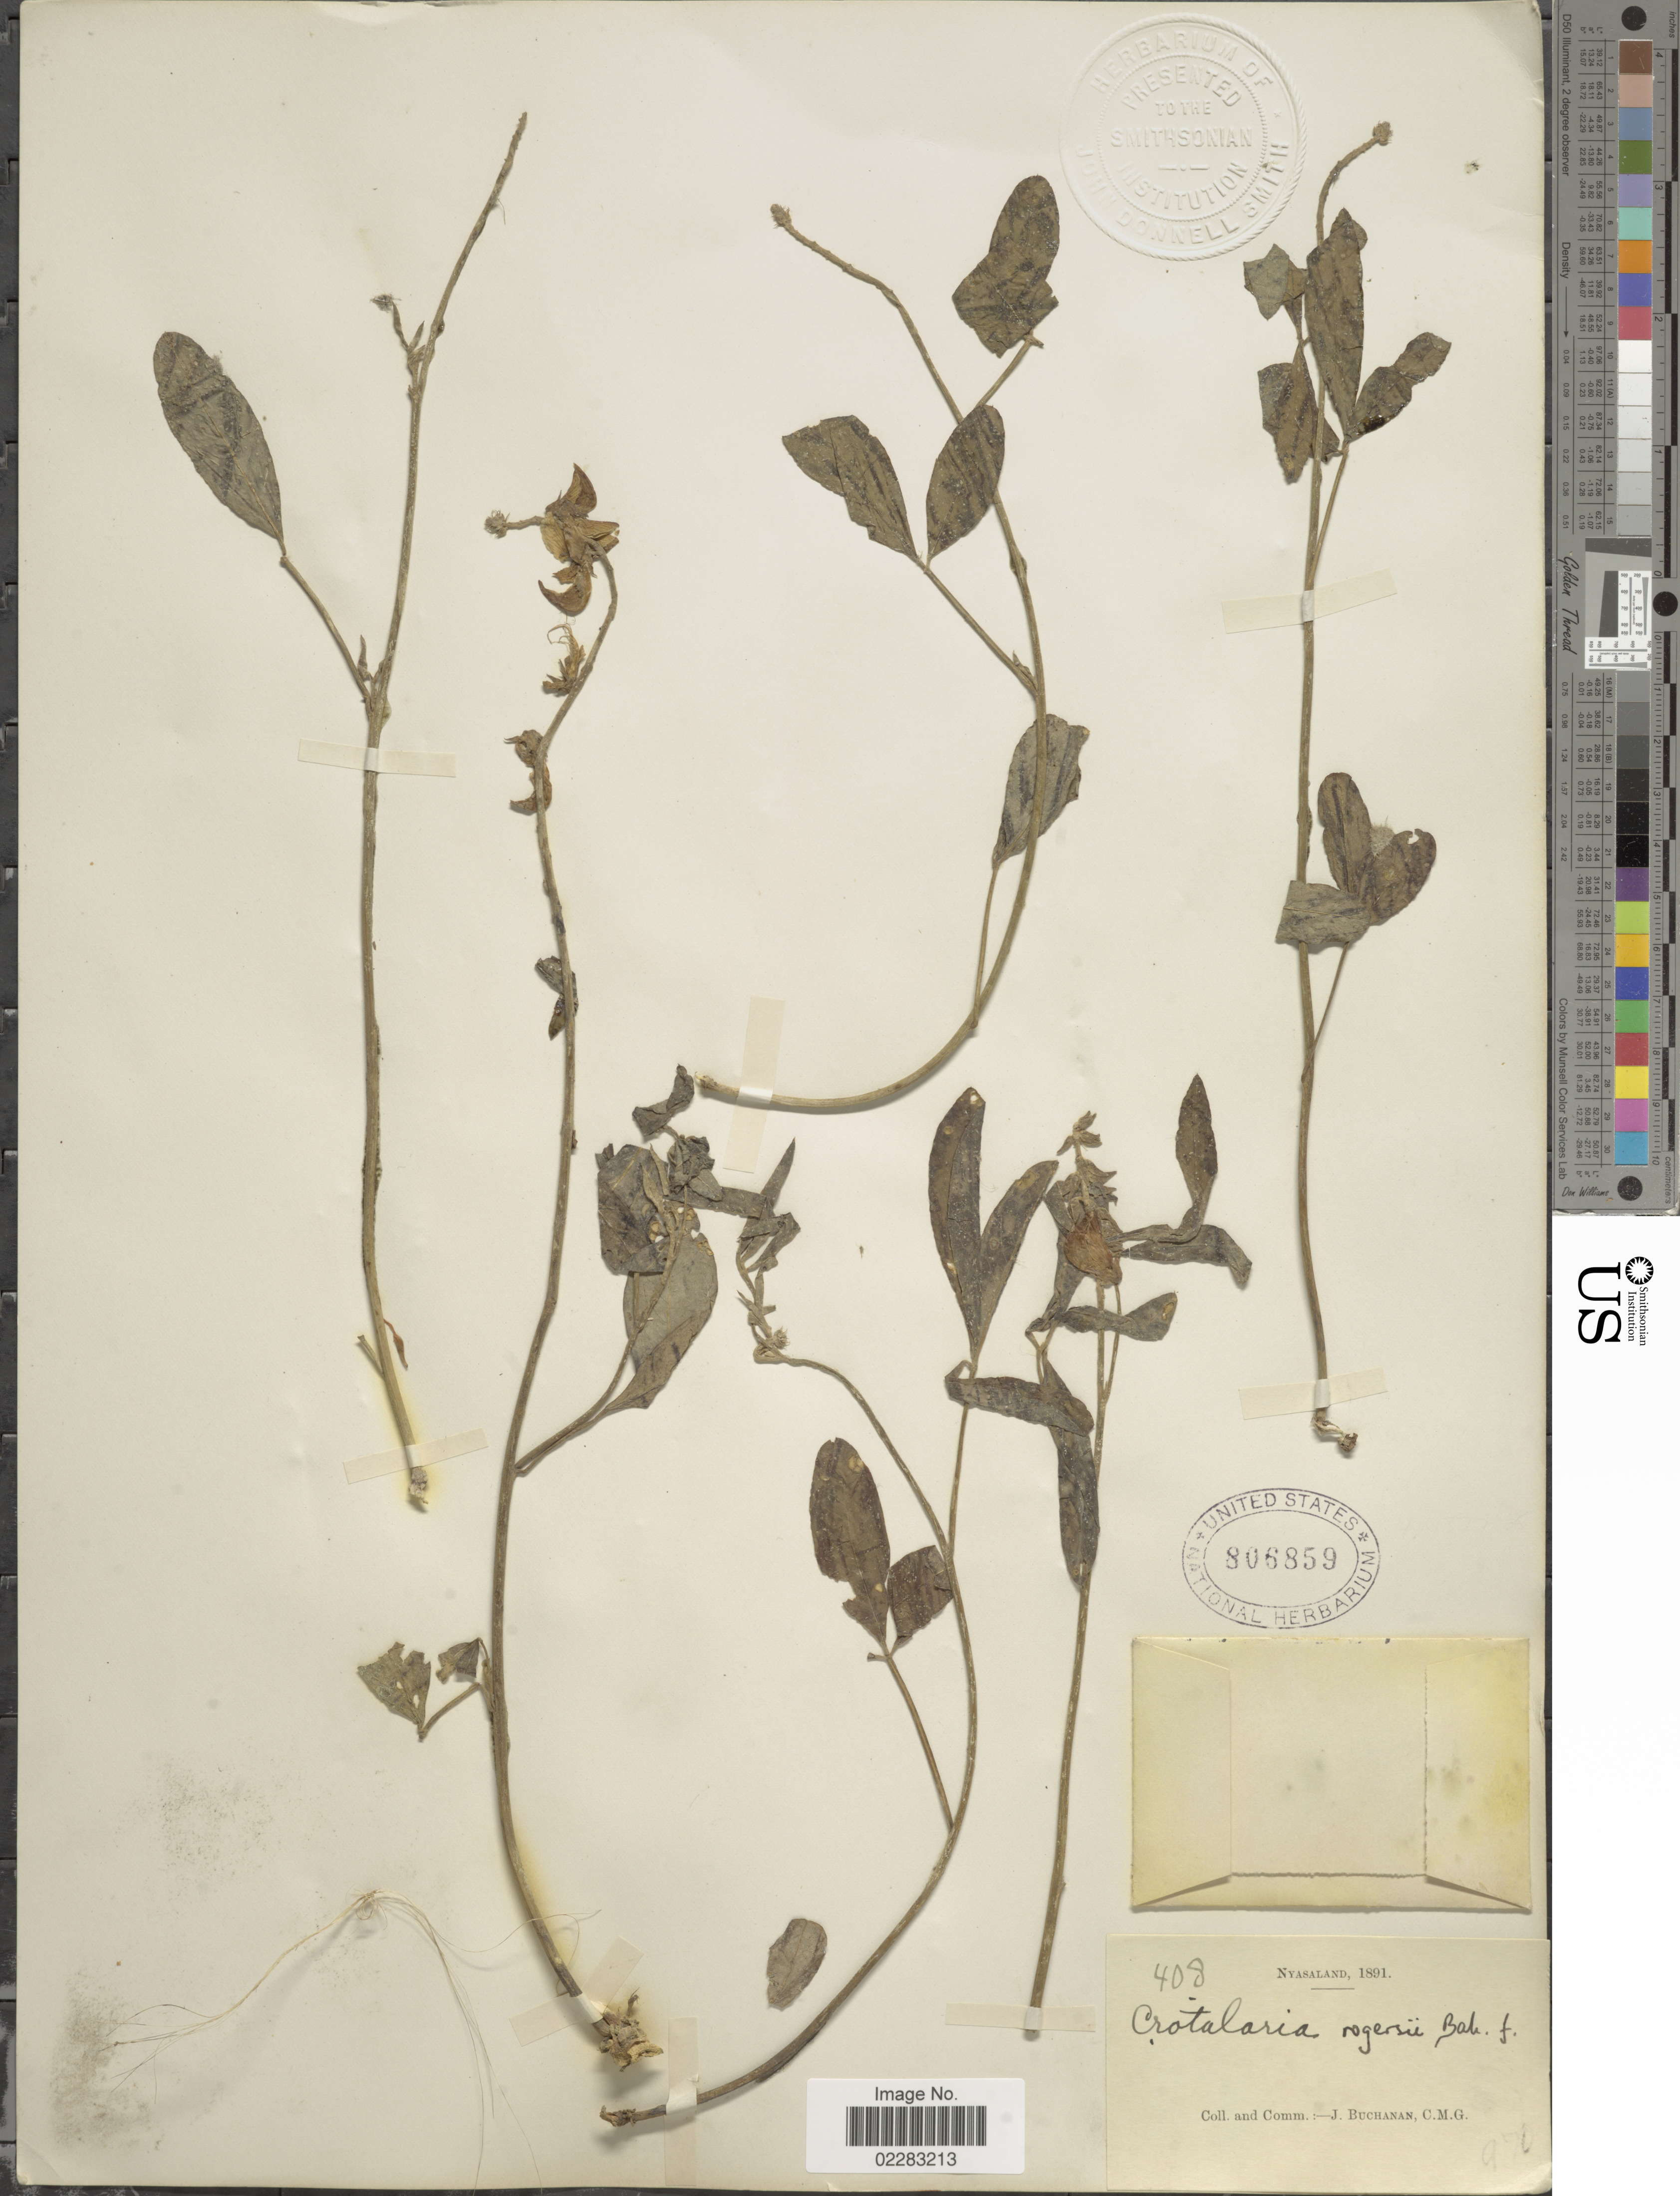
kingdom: Plantae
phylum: Tracheophyta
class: Magnoliopsida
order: Fabales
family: Fabaceae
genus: Crotalaria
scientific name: Crotalaria rogersii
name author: Baker f.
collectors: J. Buchanan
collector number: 408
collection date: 1891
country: Malawi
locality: Nyasaland.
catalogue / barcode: US 806859